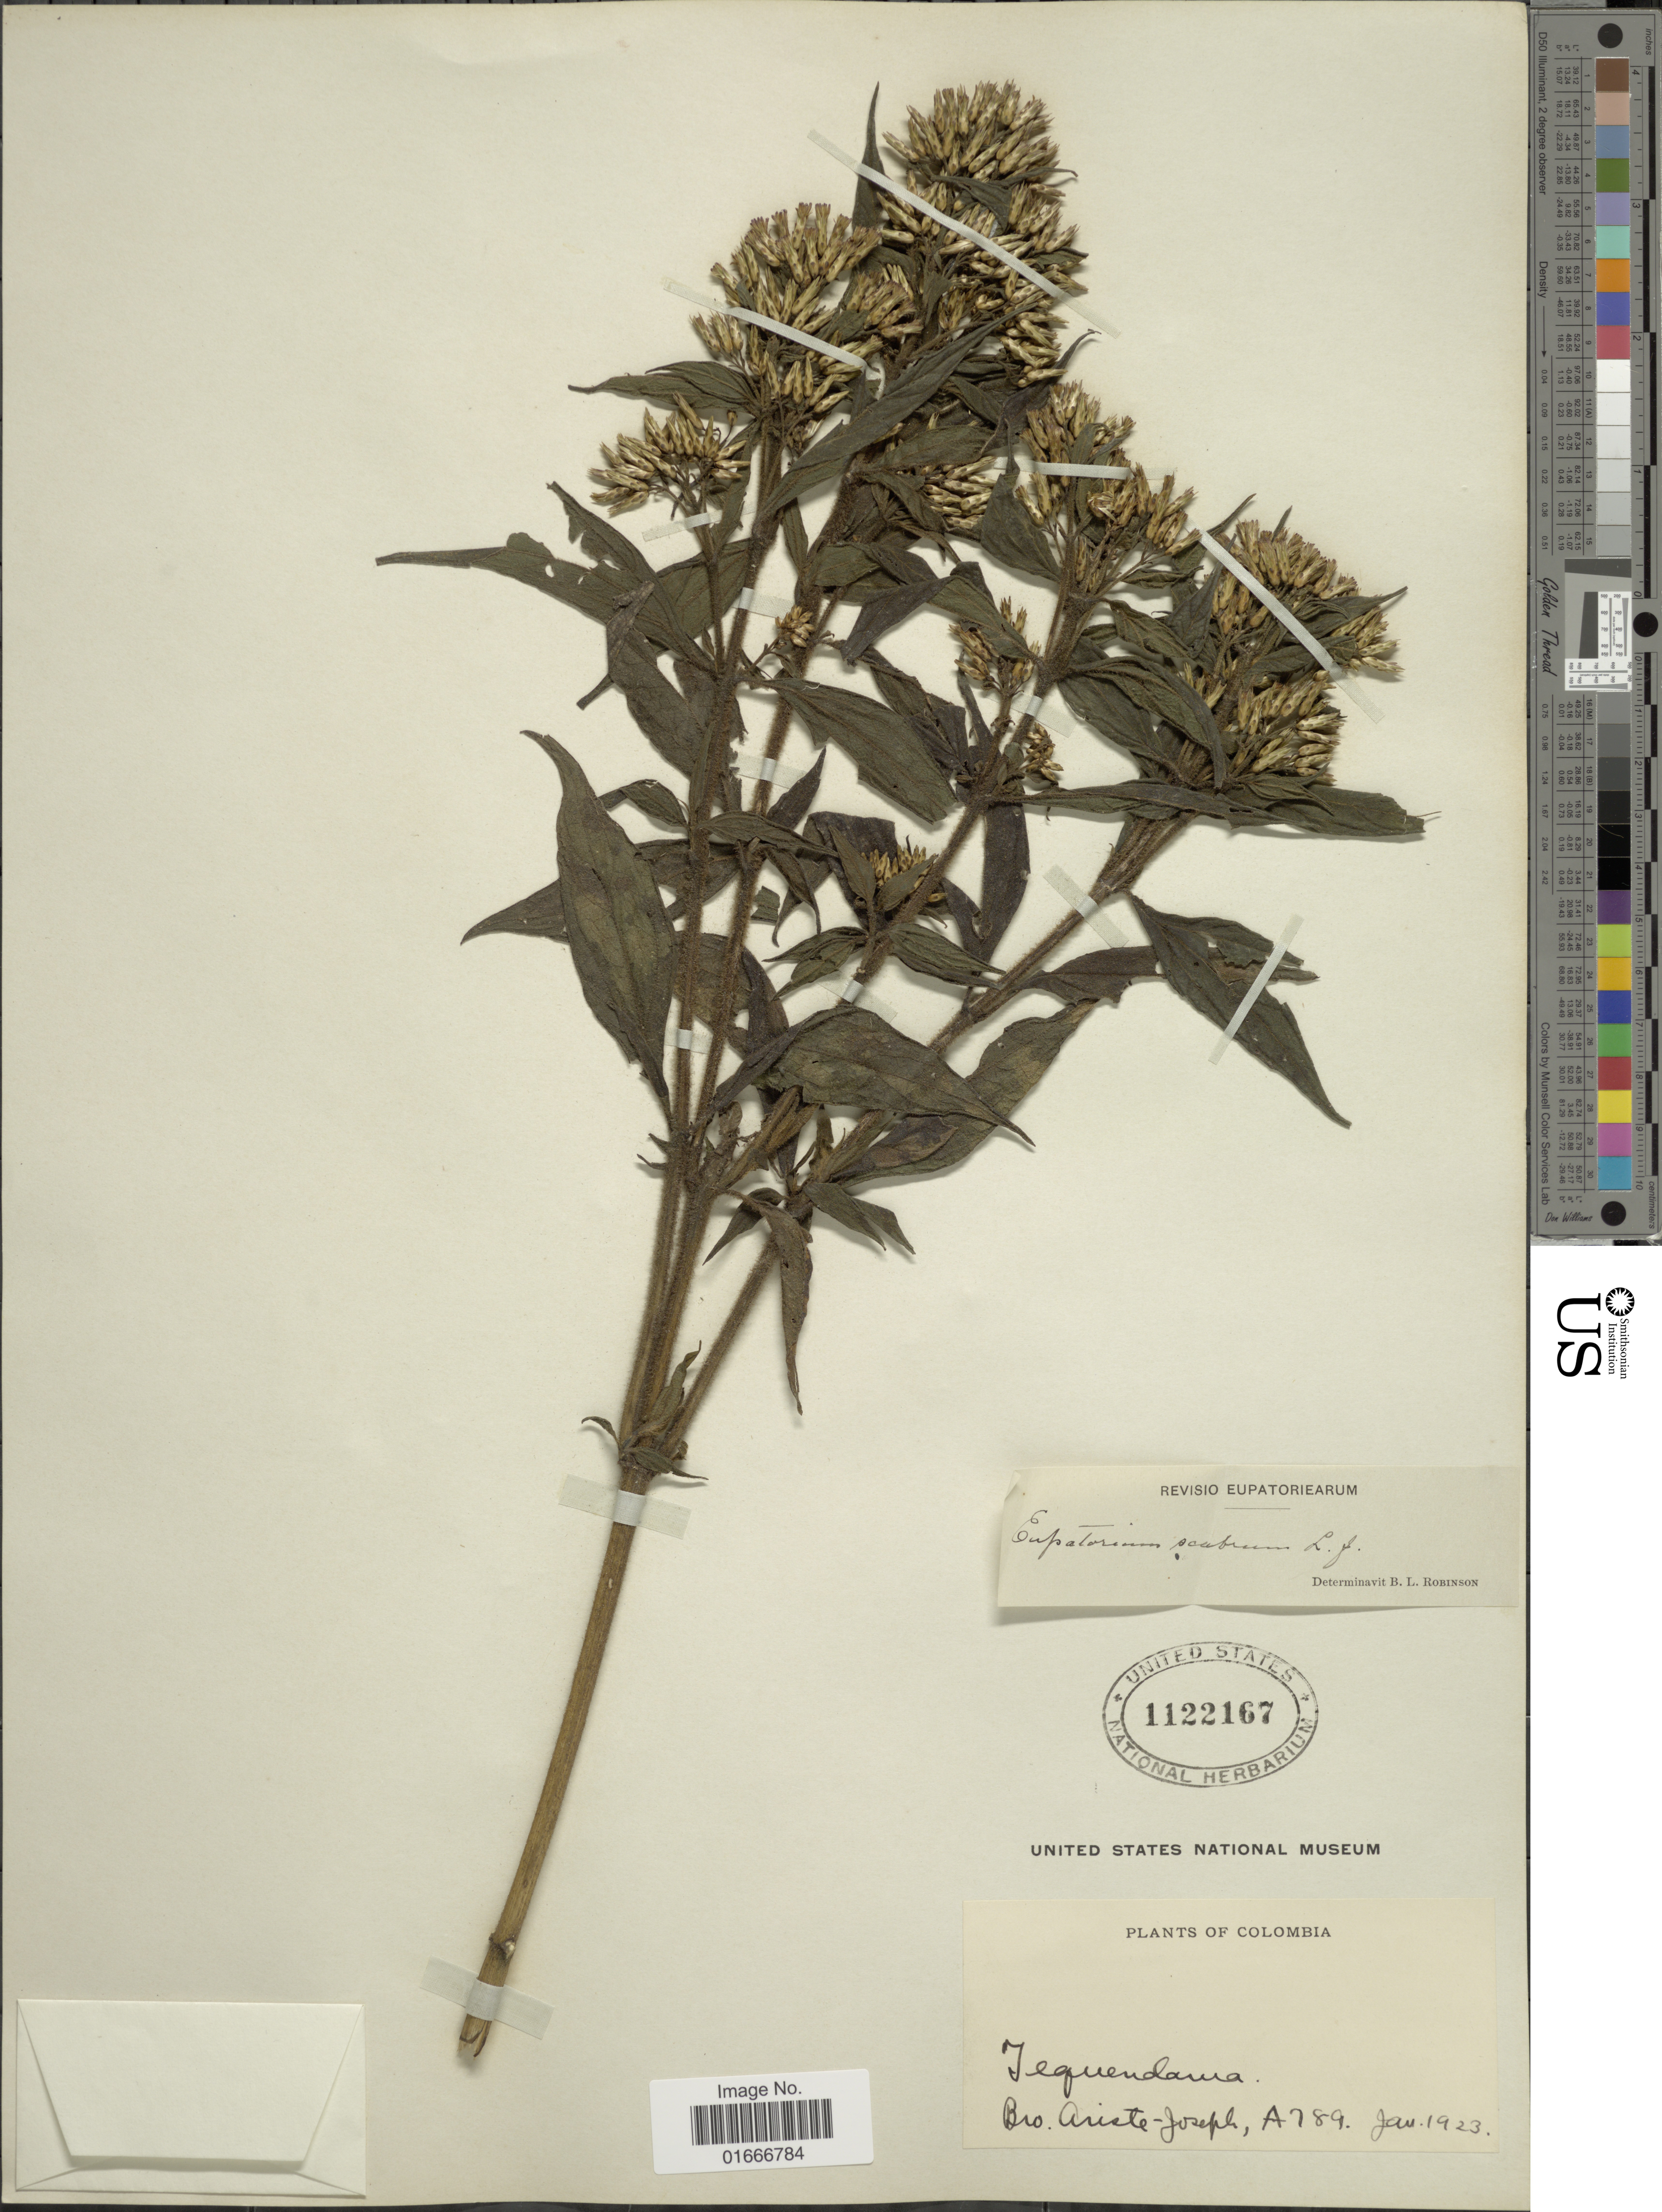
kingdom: Plantae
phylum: Tracheophyta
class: Magnoliopsida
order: Asterales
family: Asteraceae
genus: Chromolaena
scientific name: Chromolaena scabra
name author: (L. f.) R.M. King & H. Rob.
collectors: Bro. Ariste-Joseph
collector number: A789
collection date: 1923-01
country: Colombia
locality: Colombia. Jequendama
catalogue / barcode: US 1122167